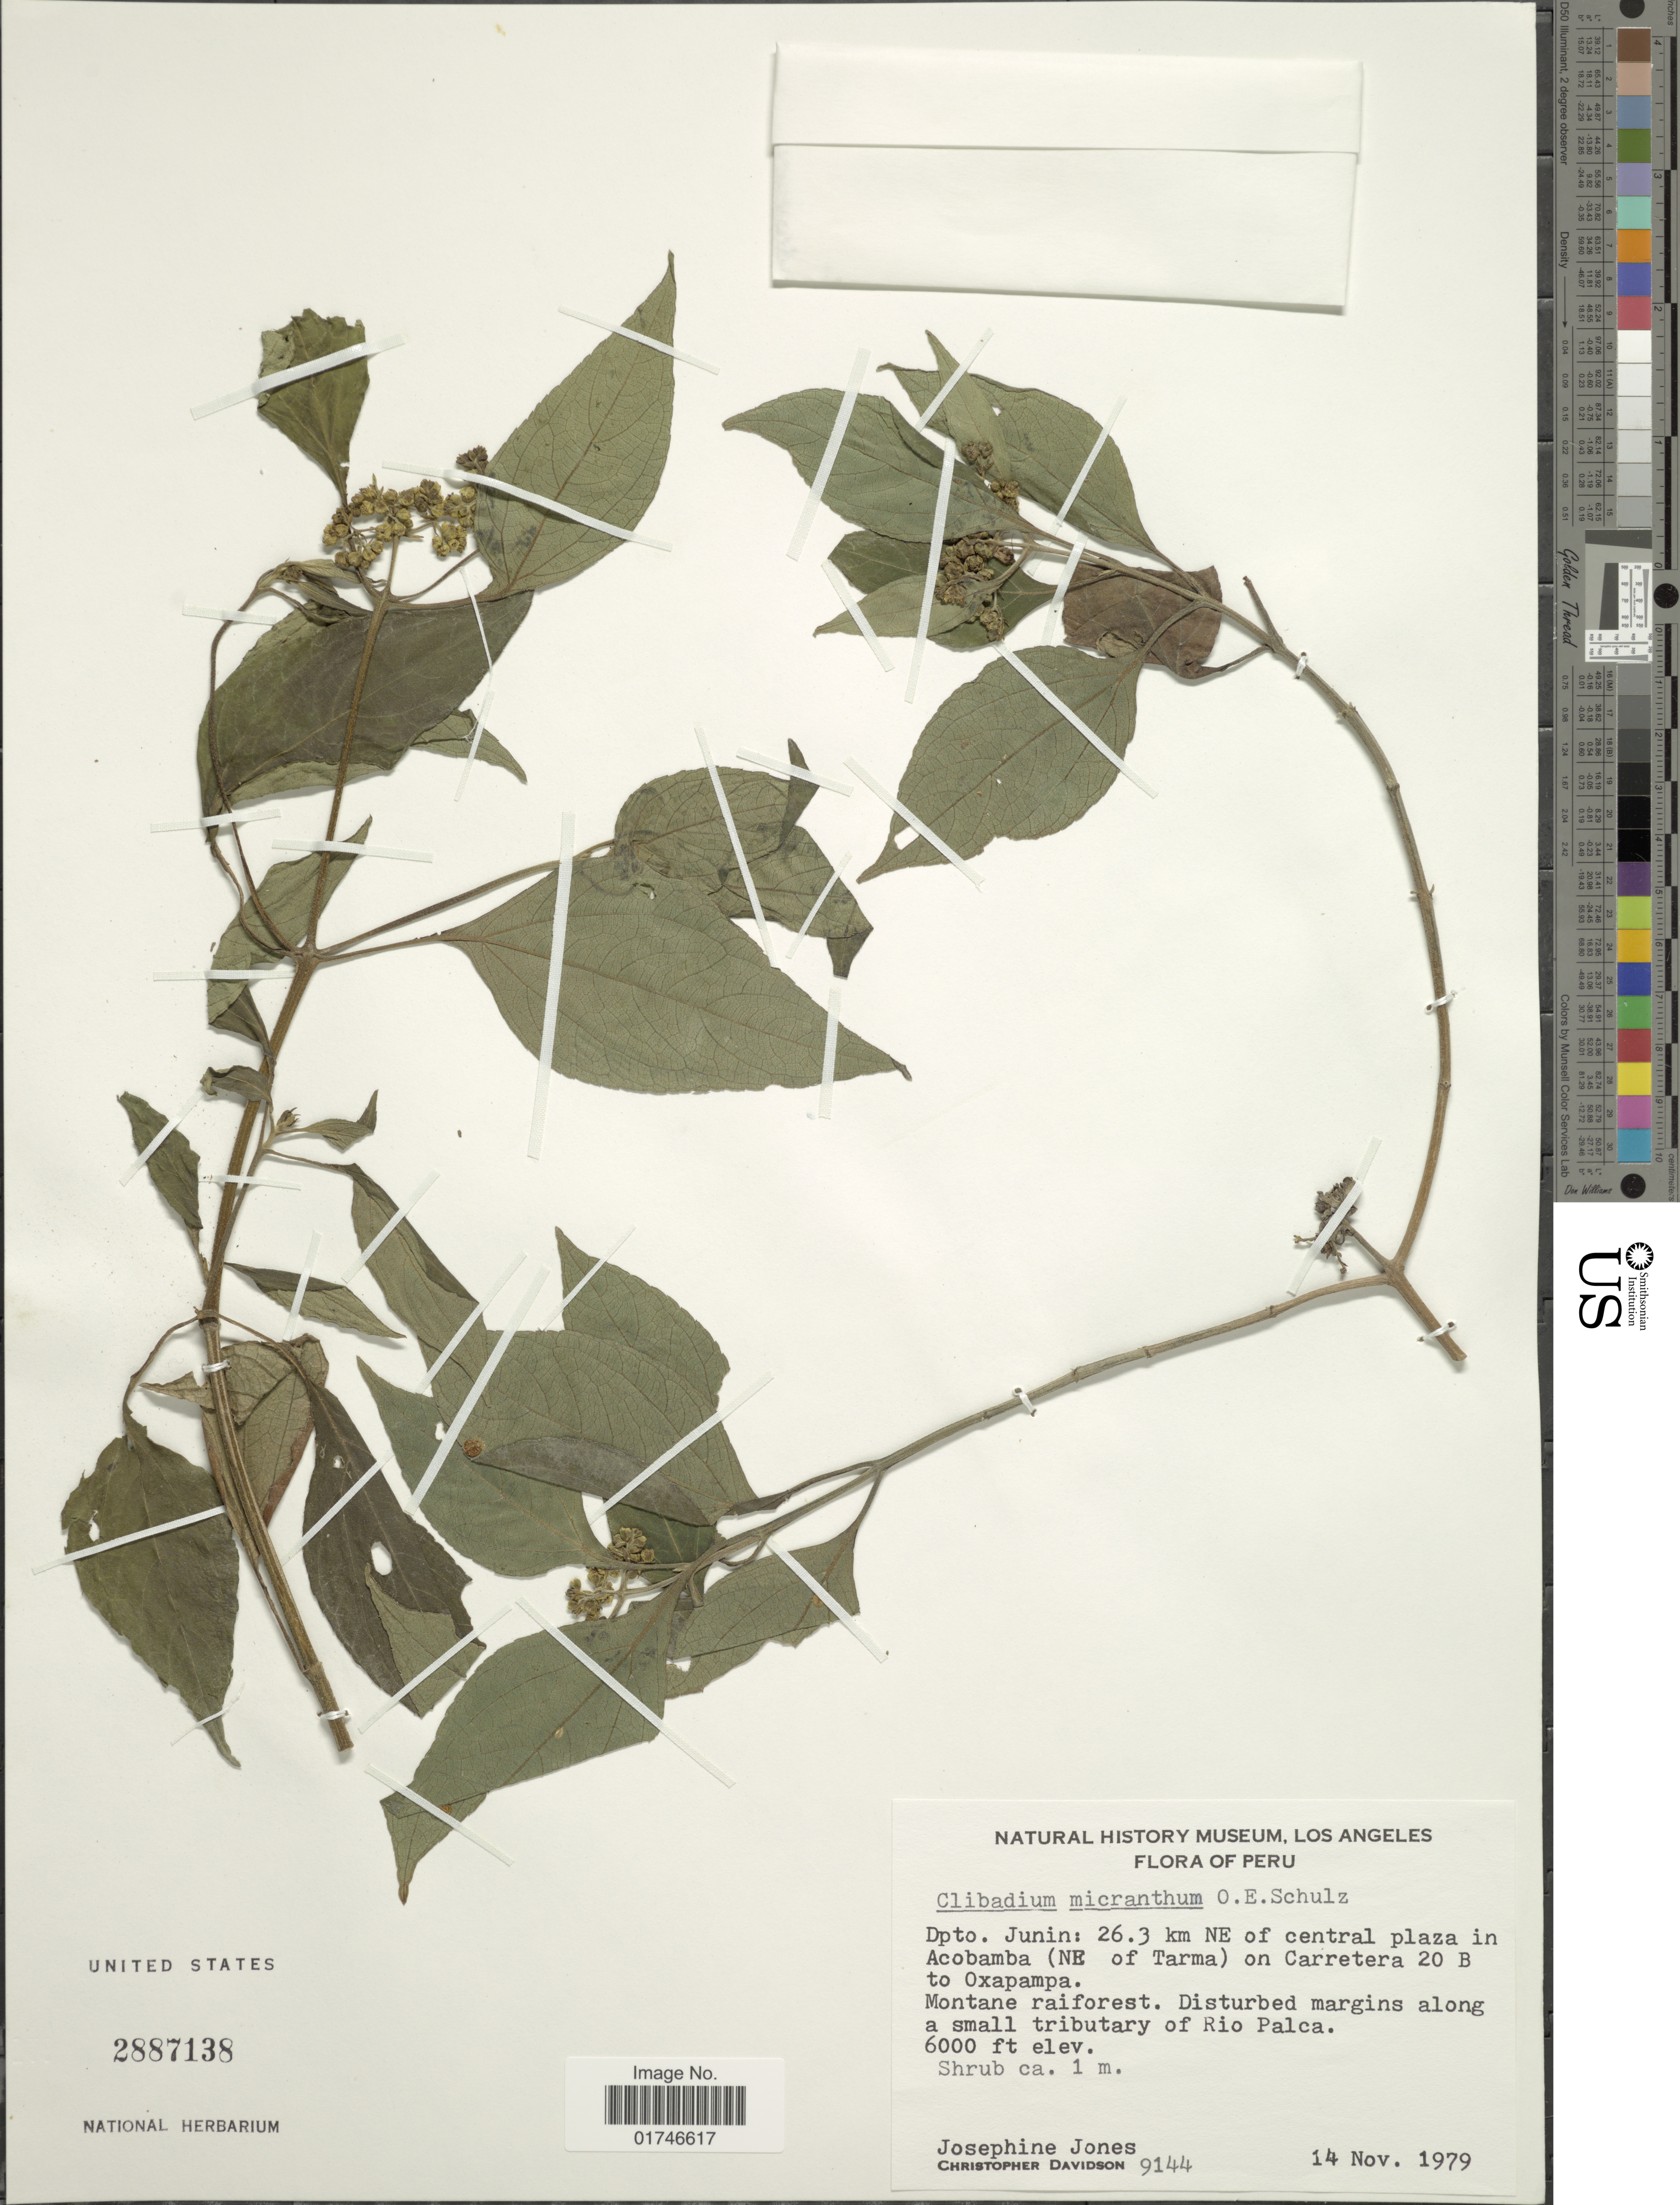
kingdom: Plantae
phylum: Tracheophyta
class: Magnoliopsida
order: Asterales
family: Asteraceae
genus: Clibadium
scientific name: Clibadium micranthum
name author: O.E. Schulz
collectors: J. Jones & C. Davidson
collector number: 9144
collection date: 1979-11-14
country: Peru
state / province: Junín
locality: Dpto. Junin: 26.3 km NE of central plaza on Acobamba (NE of Tarma) on Carretera 20 B to Oxapampaa.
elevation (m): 1829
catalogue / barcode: US 2887138